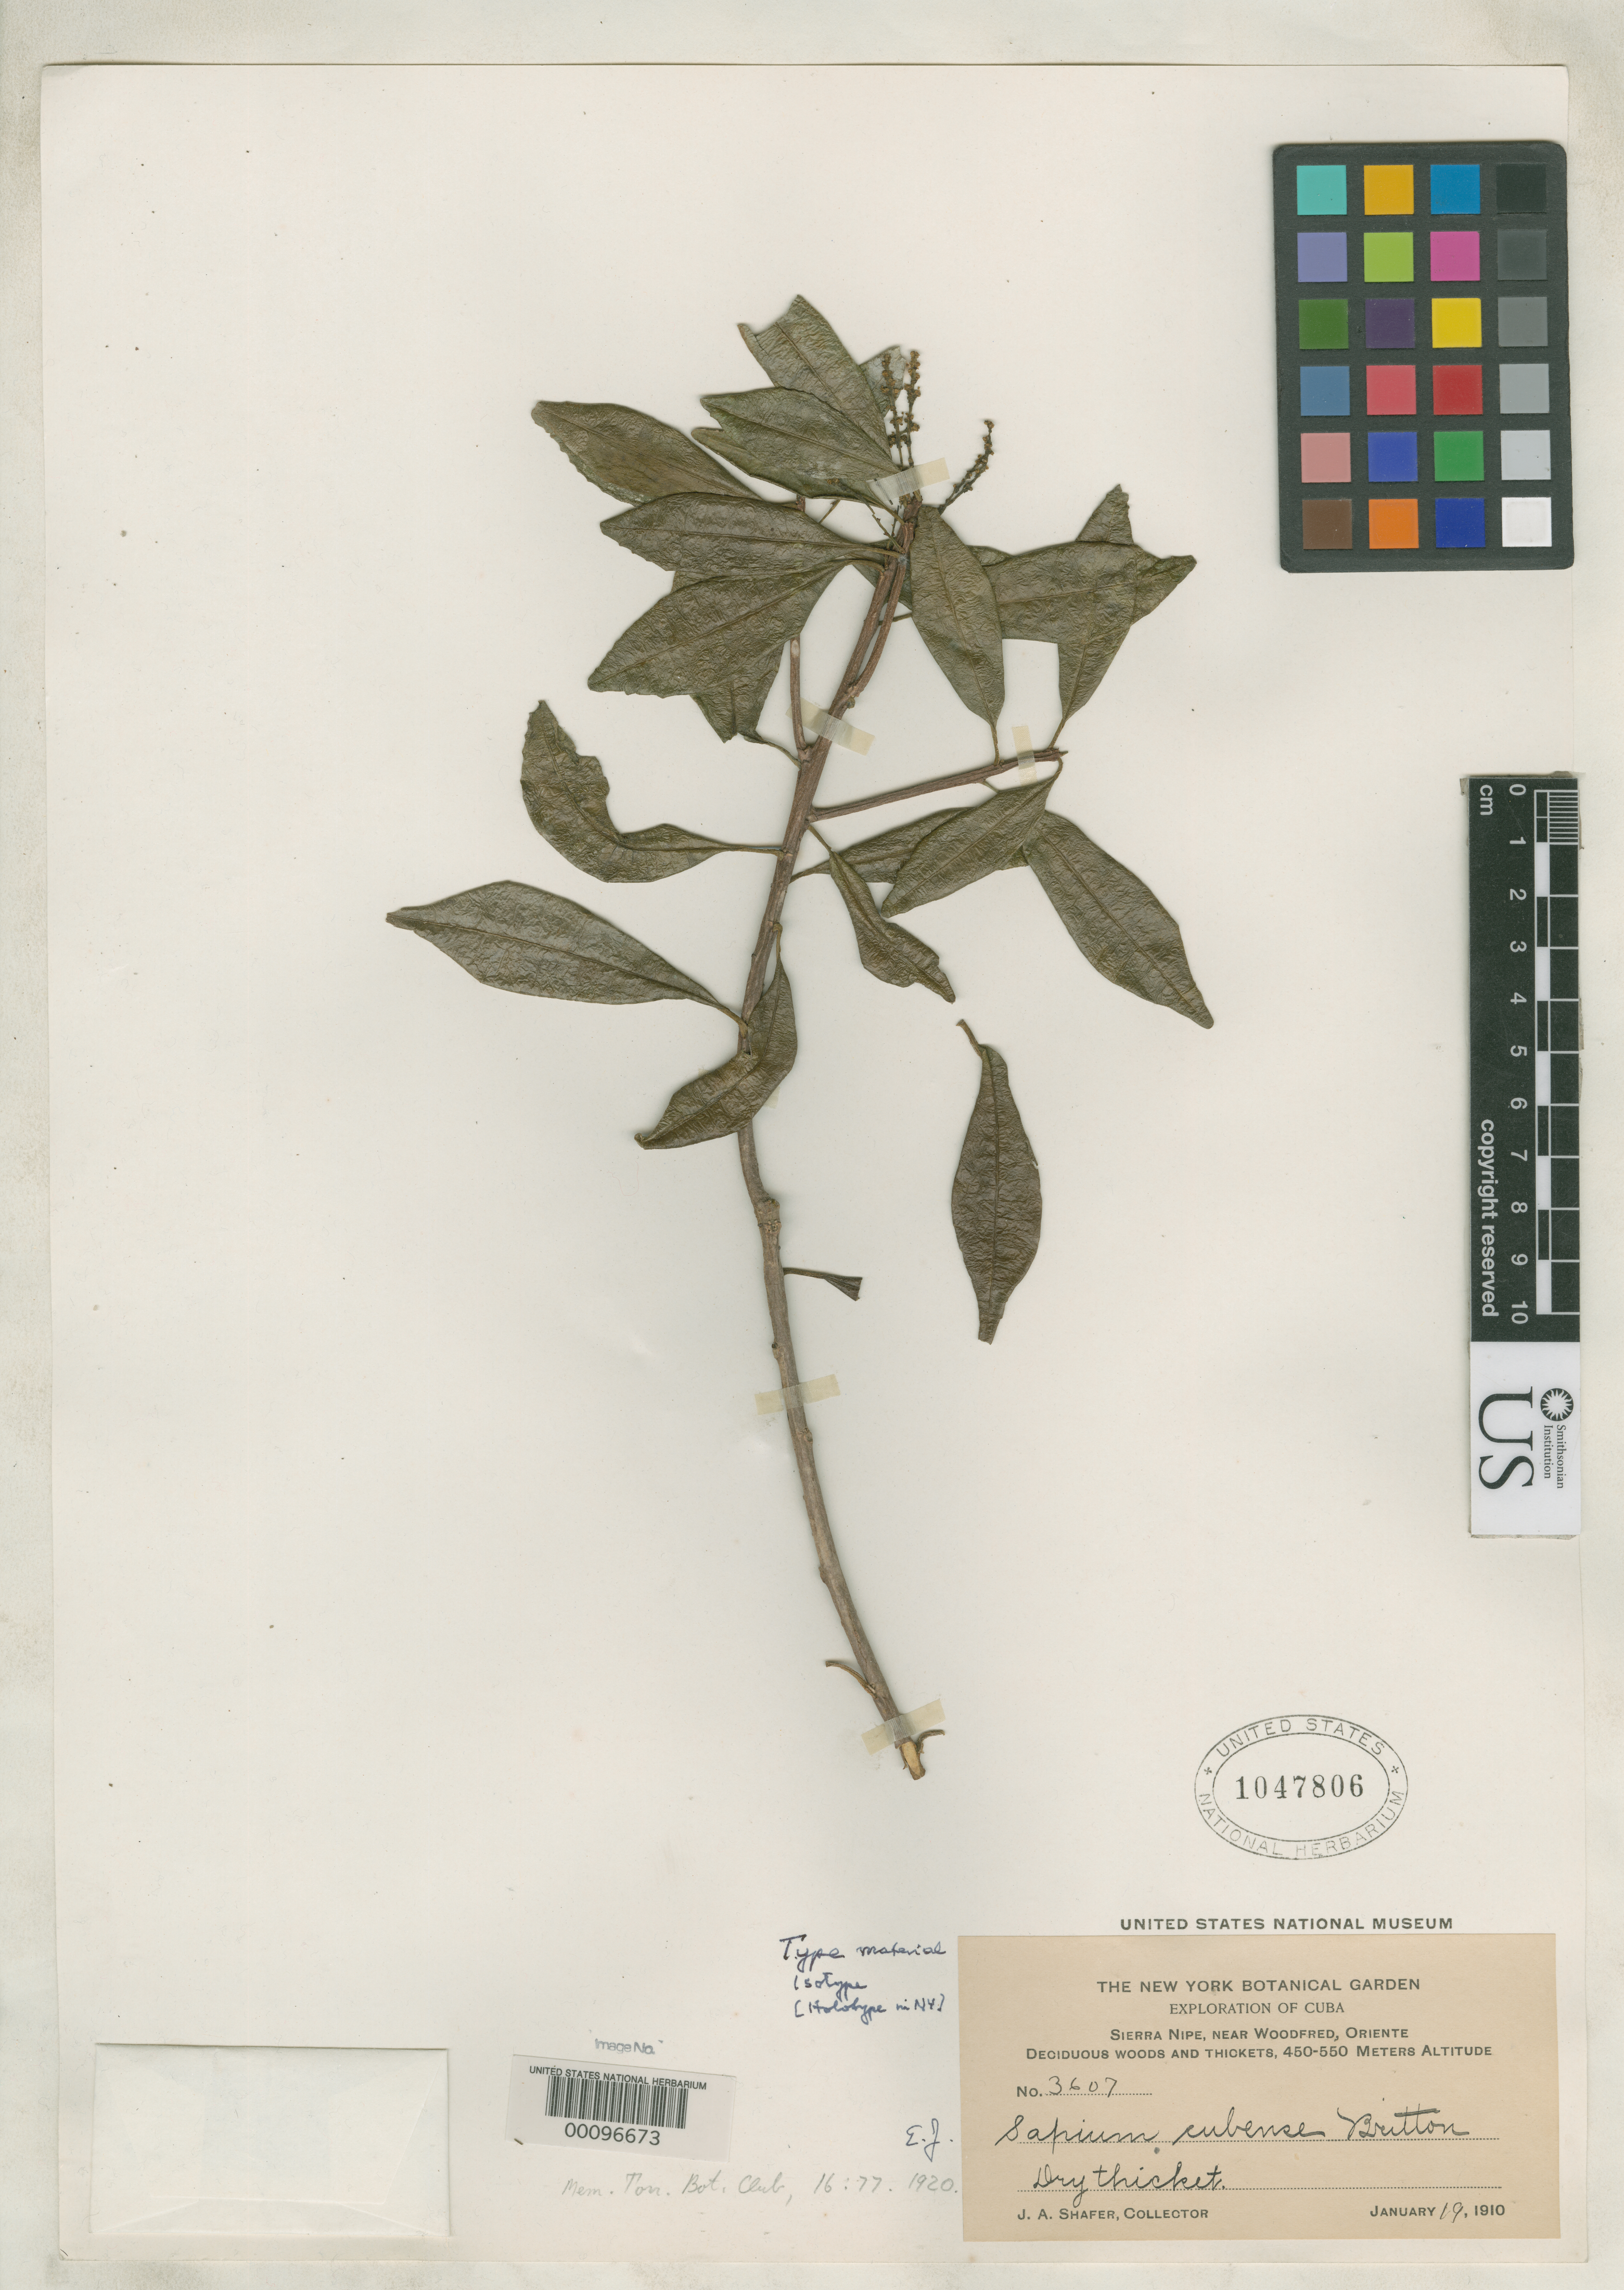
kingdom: Plantae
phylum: Tracheophyta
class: Magnoliopsida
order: Malpighiales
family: Euphorbiaceae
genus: Sapium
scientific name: Sapium cubense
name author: Britton & P. Wilson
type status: Isotype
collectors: J. A. Shafer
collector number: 3607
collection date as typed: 19 Jan 1910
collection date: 1910-01-19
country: Cuba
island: Greater Antilles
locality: Sierra Nipe.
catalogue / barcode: US 1047806